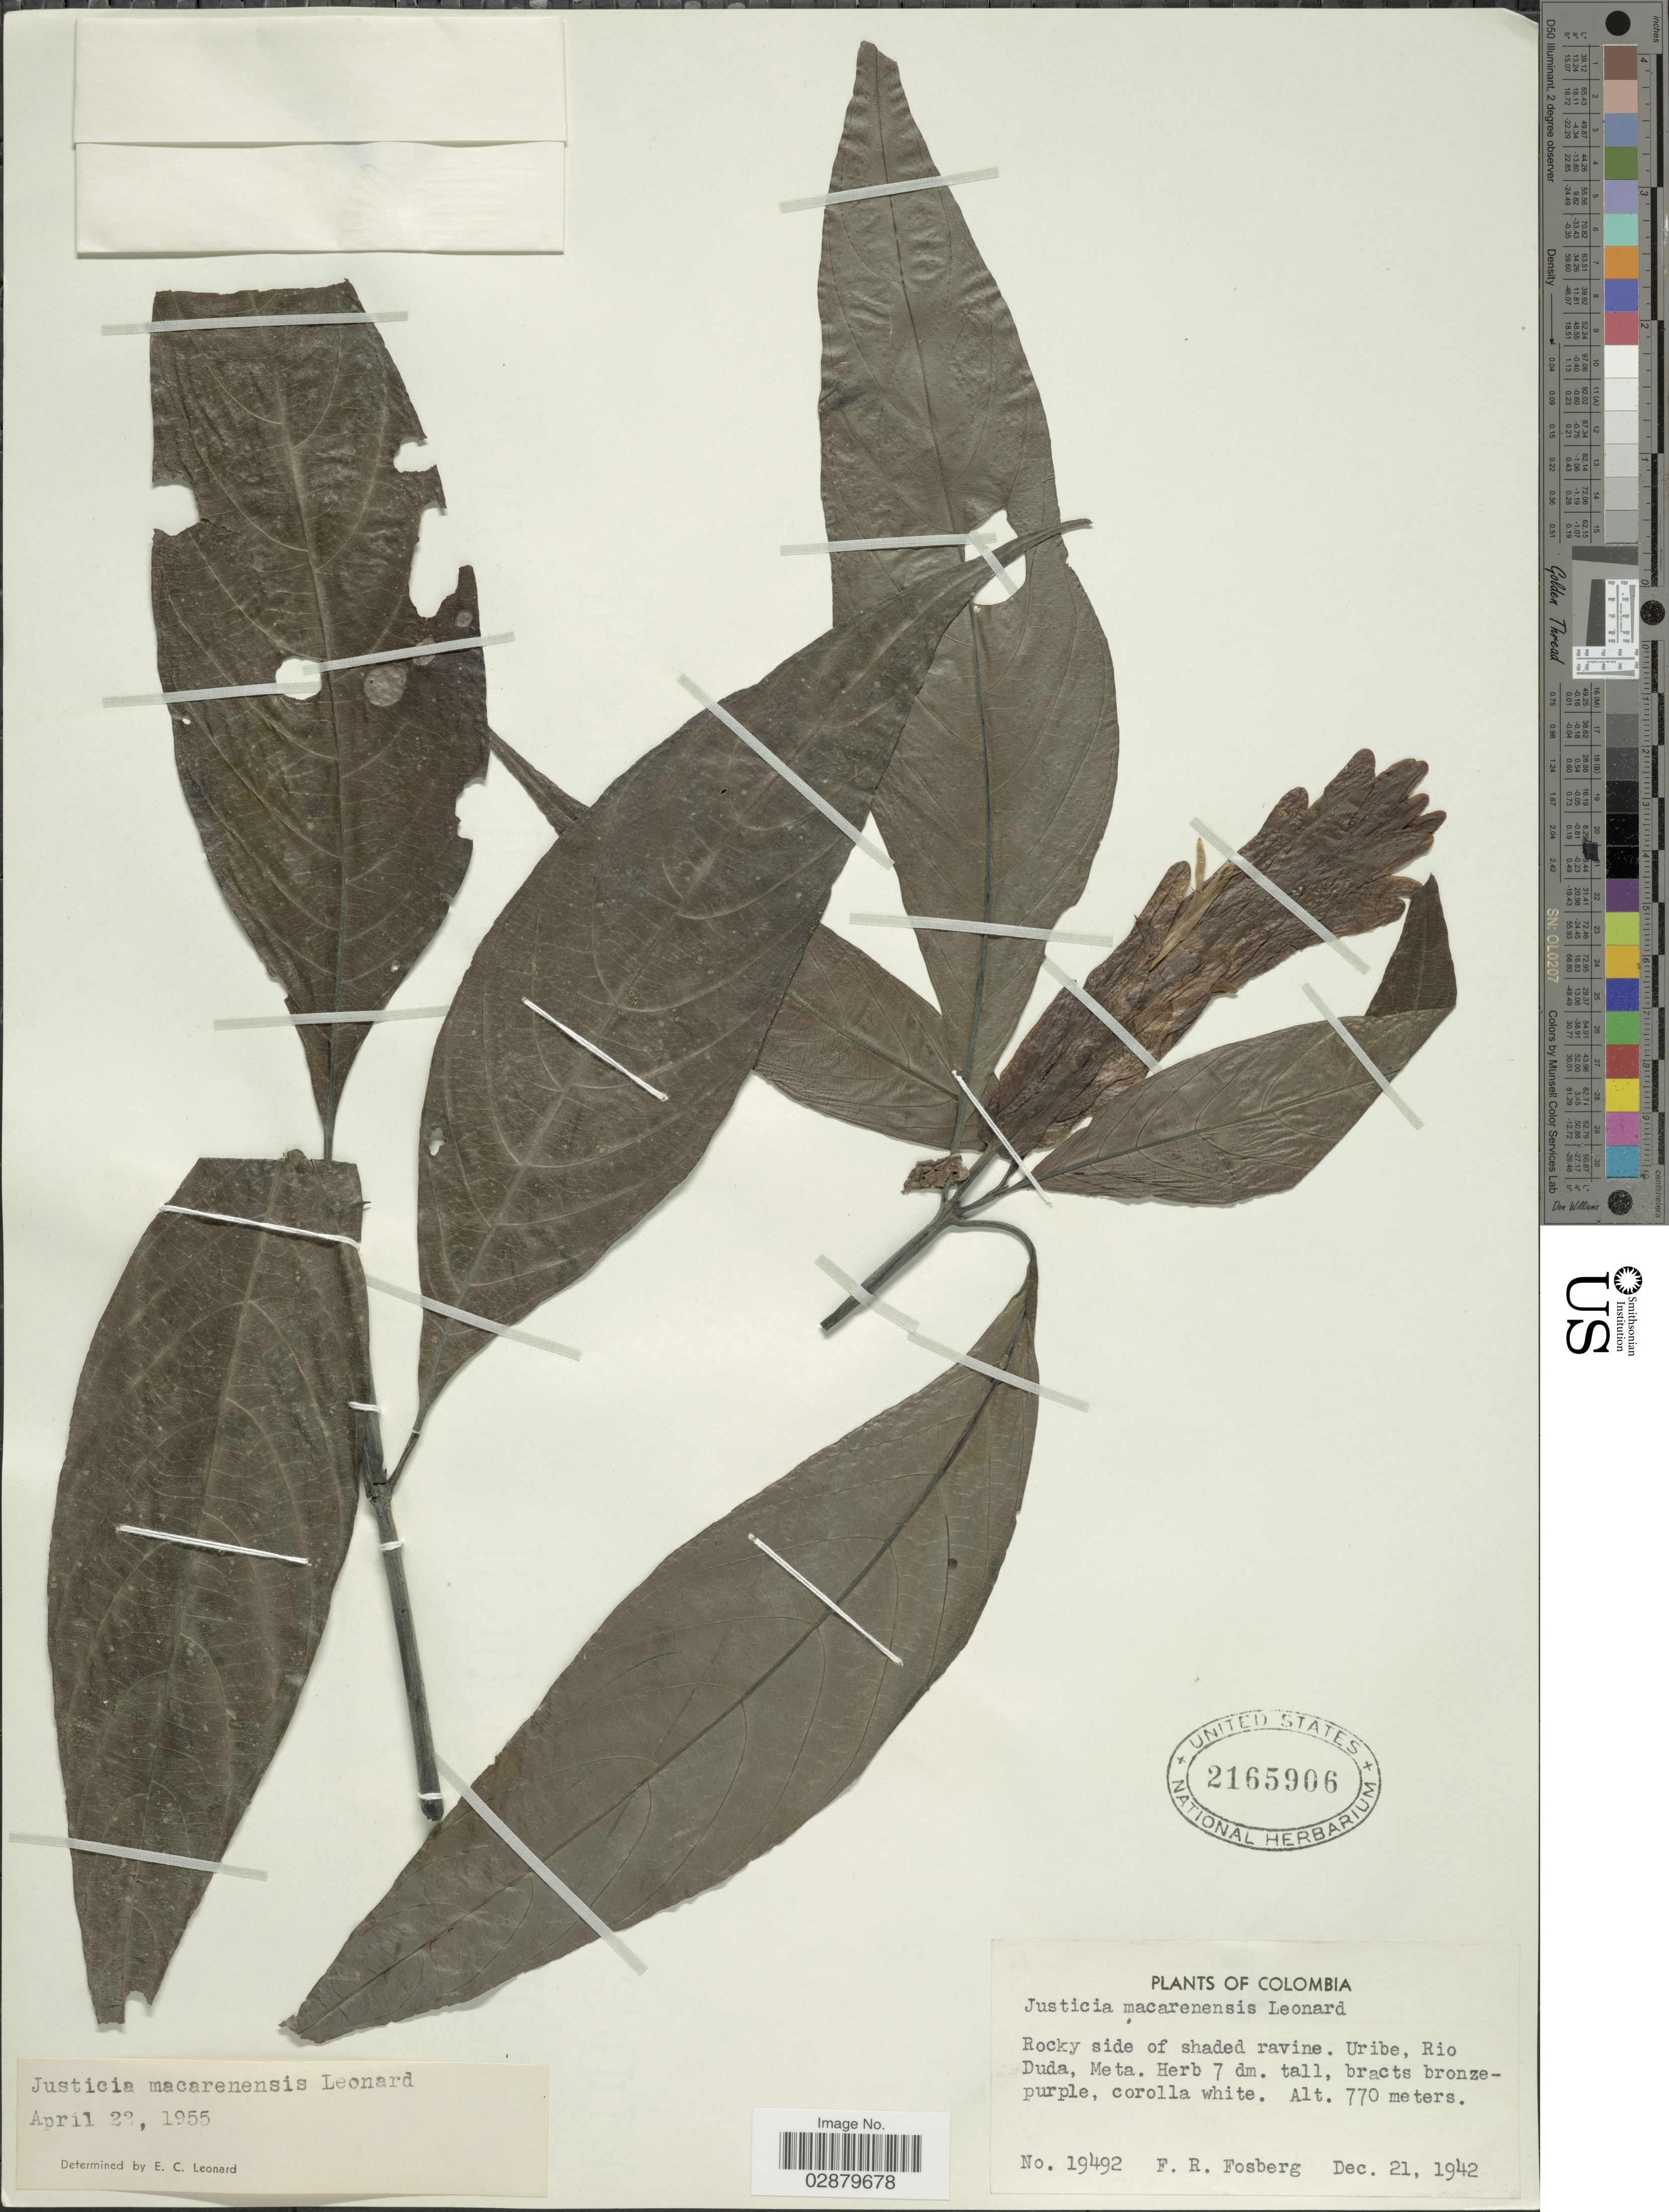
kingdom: Plantae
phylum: Tracheophyta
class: Magnoliopsida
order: Lamiales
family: Acanthaceae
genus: Justicia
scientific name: Justicia macarenensis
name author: Leonard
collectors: F. R. Fosberg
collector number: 19492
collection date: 1942-12-21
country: Colombia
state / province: Meta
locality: Uribe, Rio Duda.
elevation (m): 770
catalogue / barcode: US 2165906